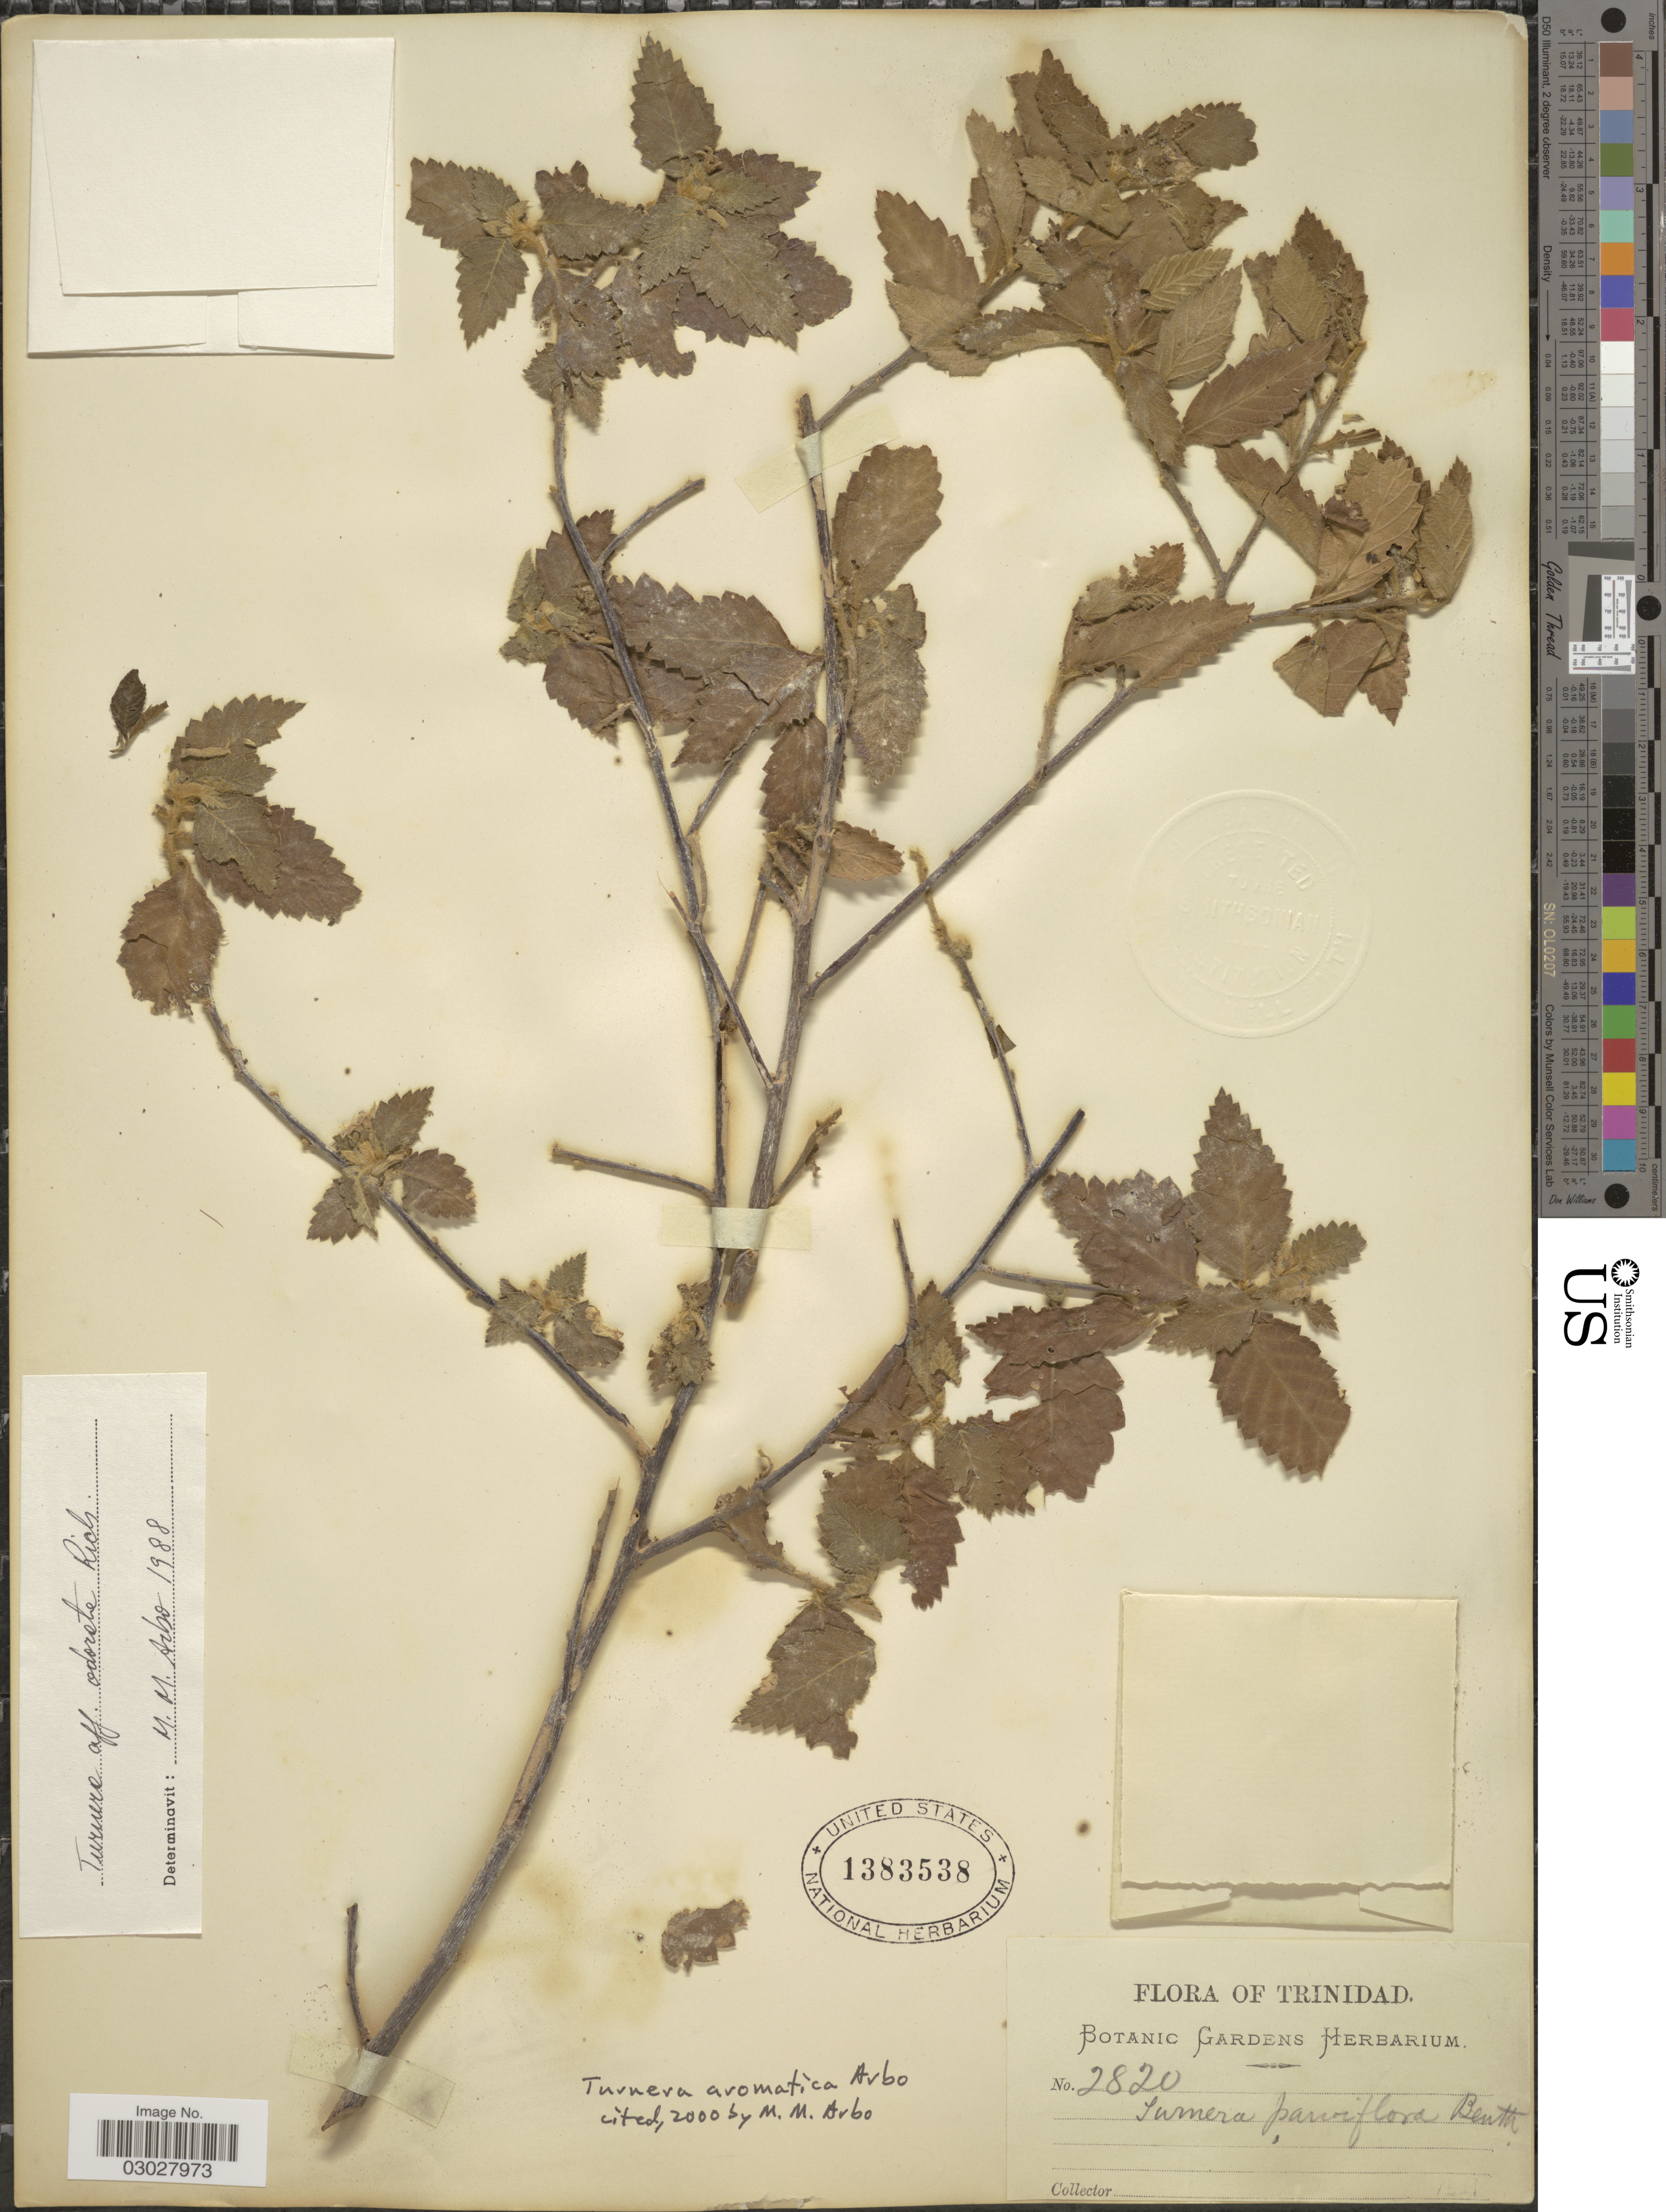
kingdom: Plantae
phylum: Tracheophyta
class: Magnoliopsida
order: Malpighiales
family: Turneraceae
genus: Turnera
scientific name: Turnera aromatica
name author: Arbo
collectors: ex herb. Botanic Gardens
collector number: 2820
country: Trinidad and Tobago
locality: Trinidad.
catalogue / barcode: US 1383538